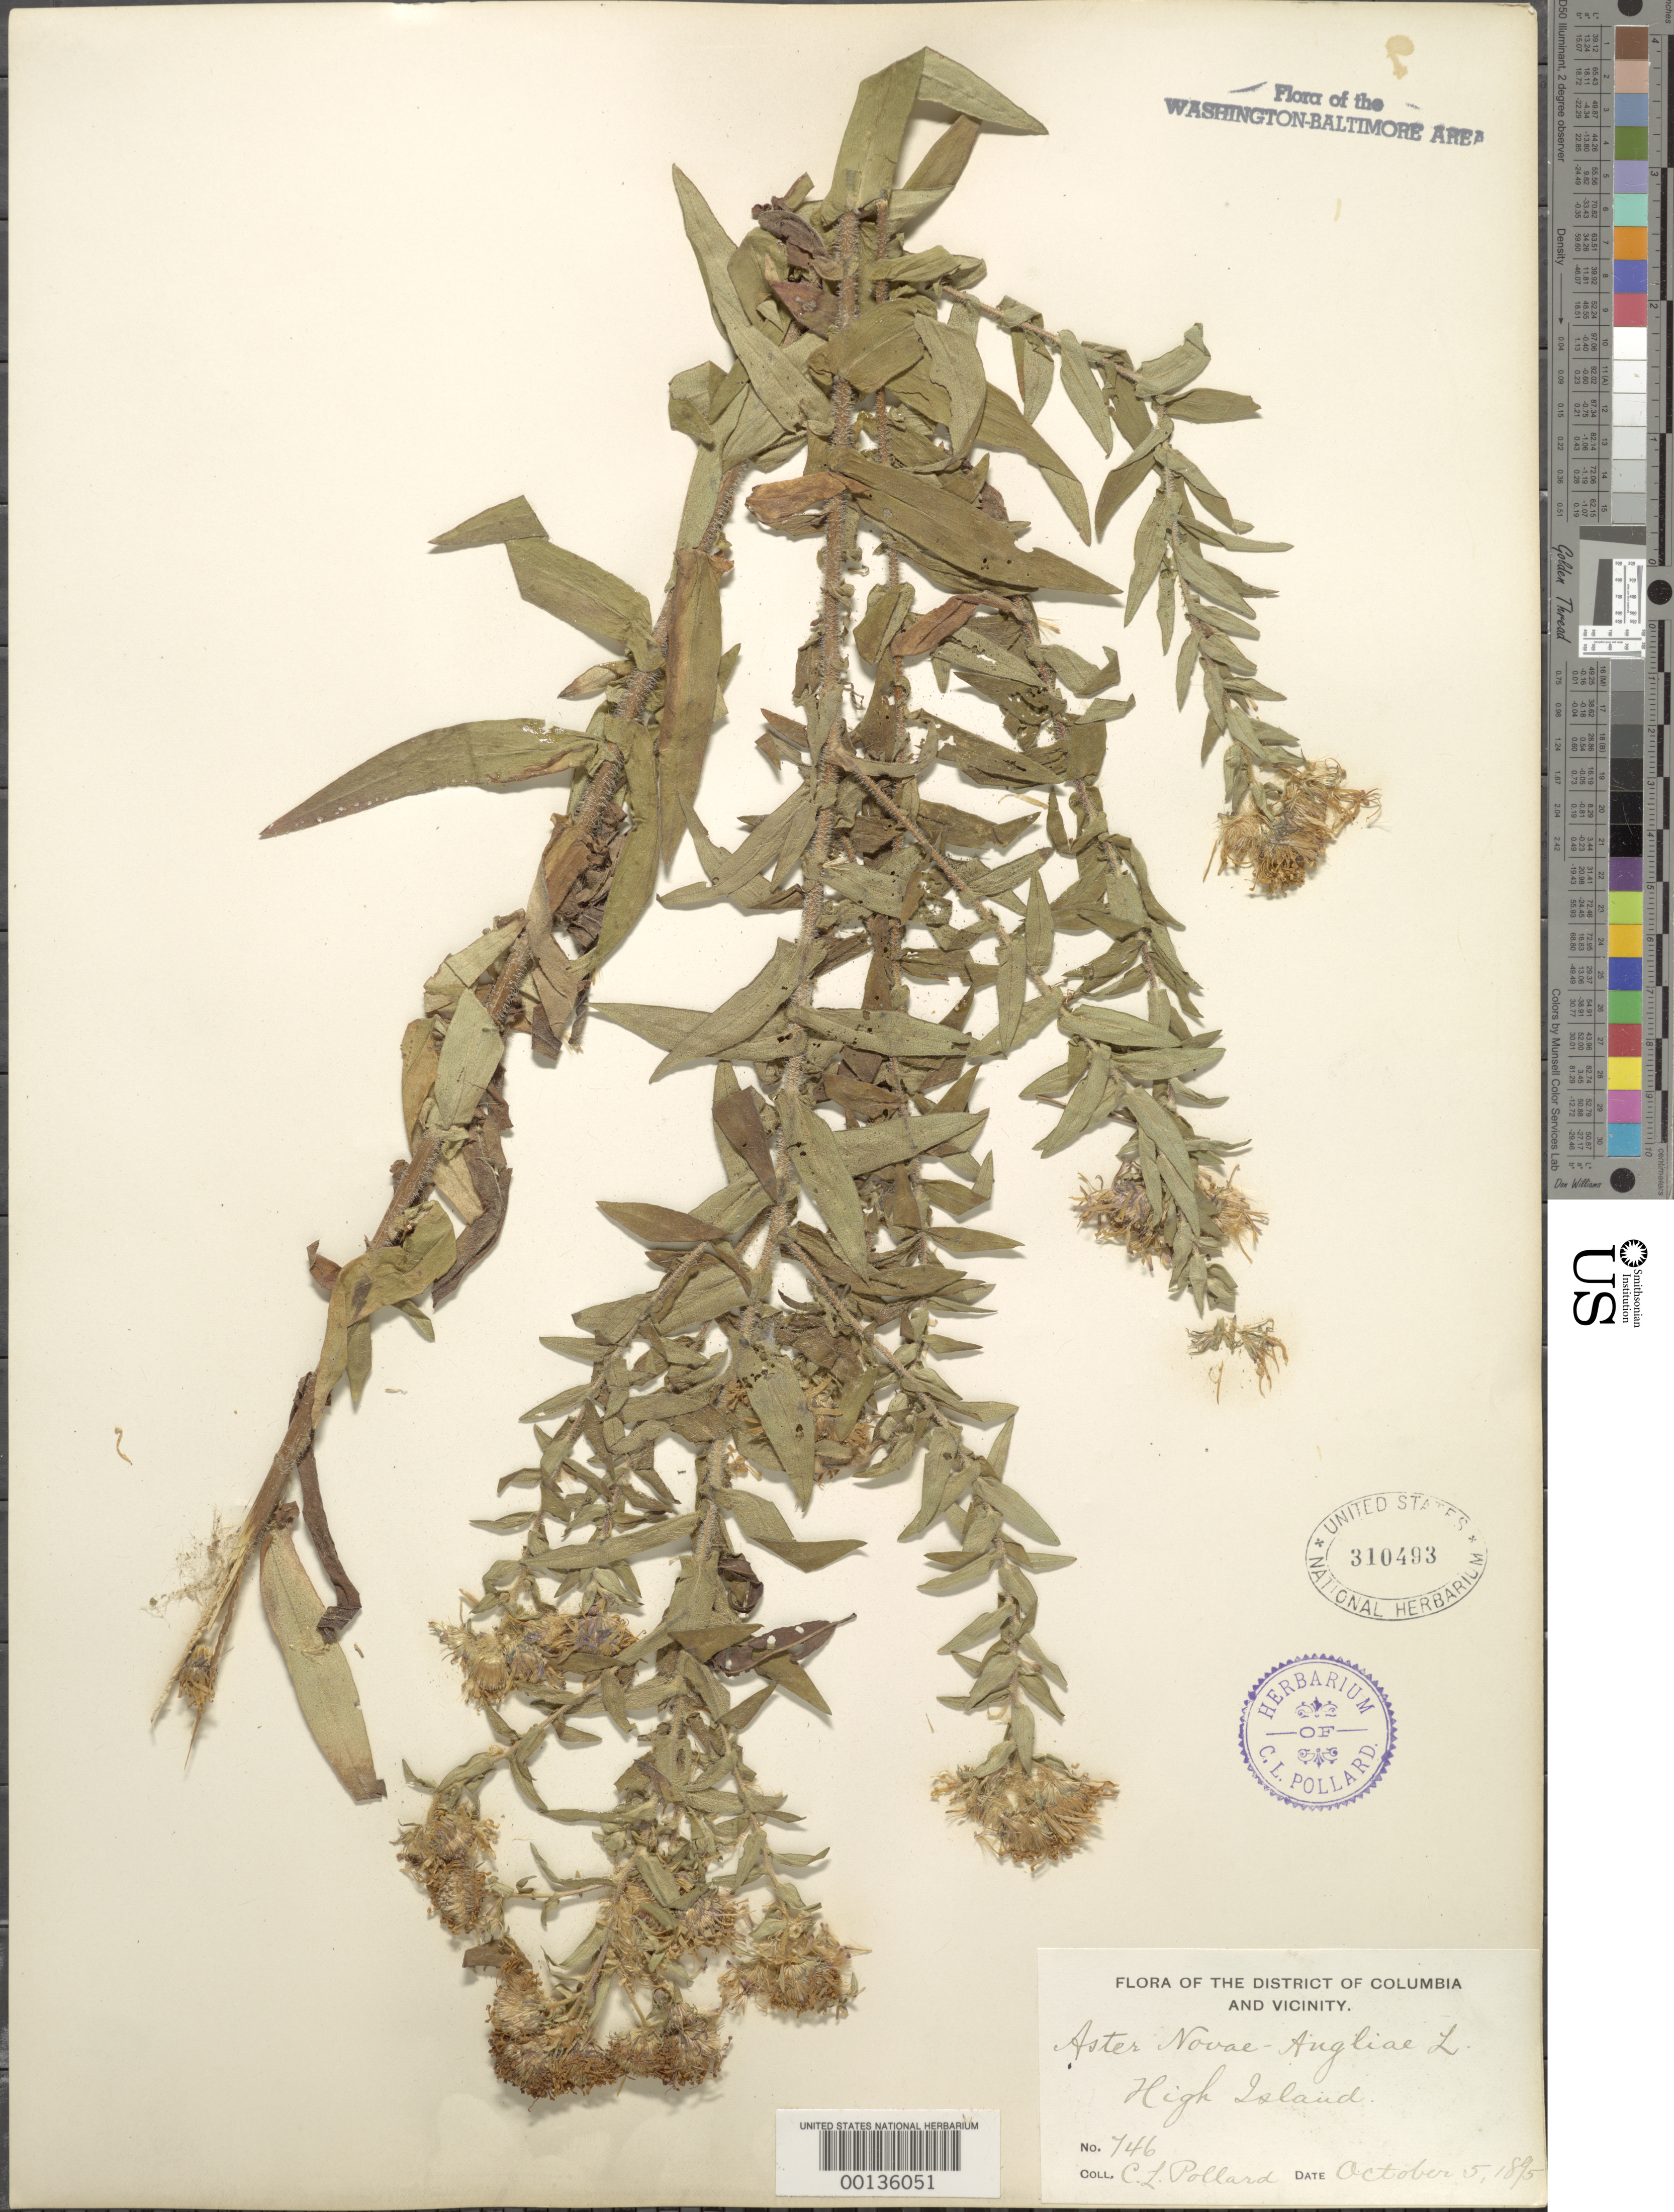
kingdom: Plantae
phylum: Tracheophyta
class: Magnoliopsida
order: Asterales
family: Asteraceae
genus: Symphyotrichum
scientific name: Symphyotrichum novae-angliae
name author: (L.) G.L. Nesom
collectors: C. L. Pollard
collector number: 746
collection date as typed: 05 Oct 1895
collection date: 1895-10-05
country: United States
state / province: Maryland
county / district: Montgomery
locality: High Island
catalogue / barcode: US 310493